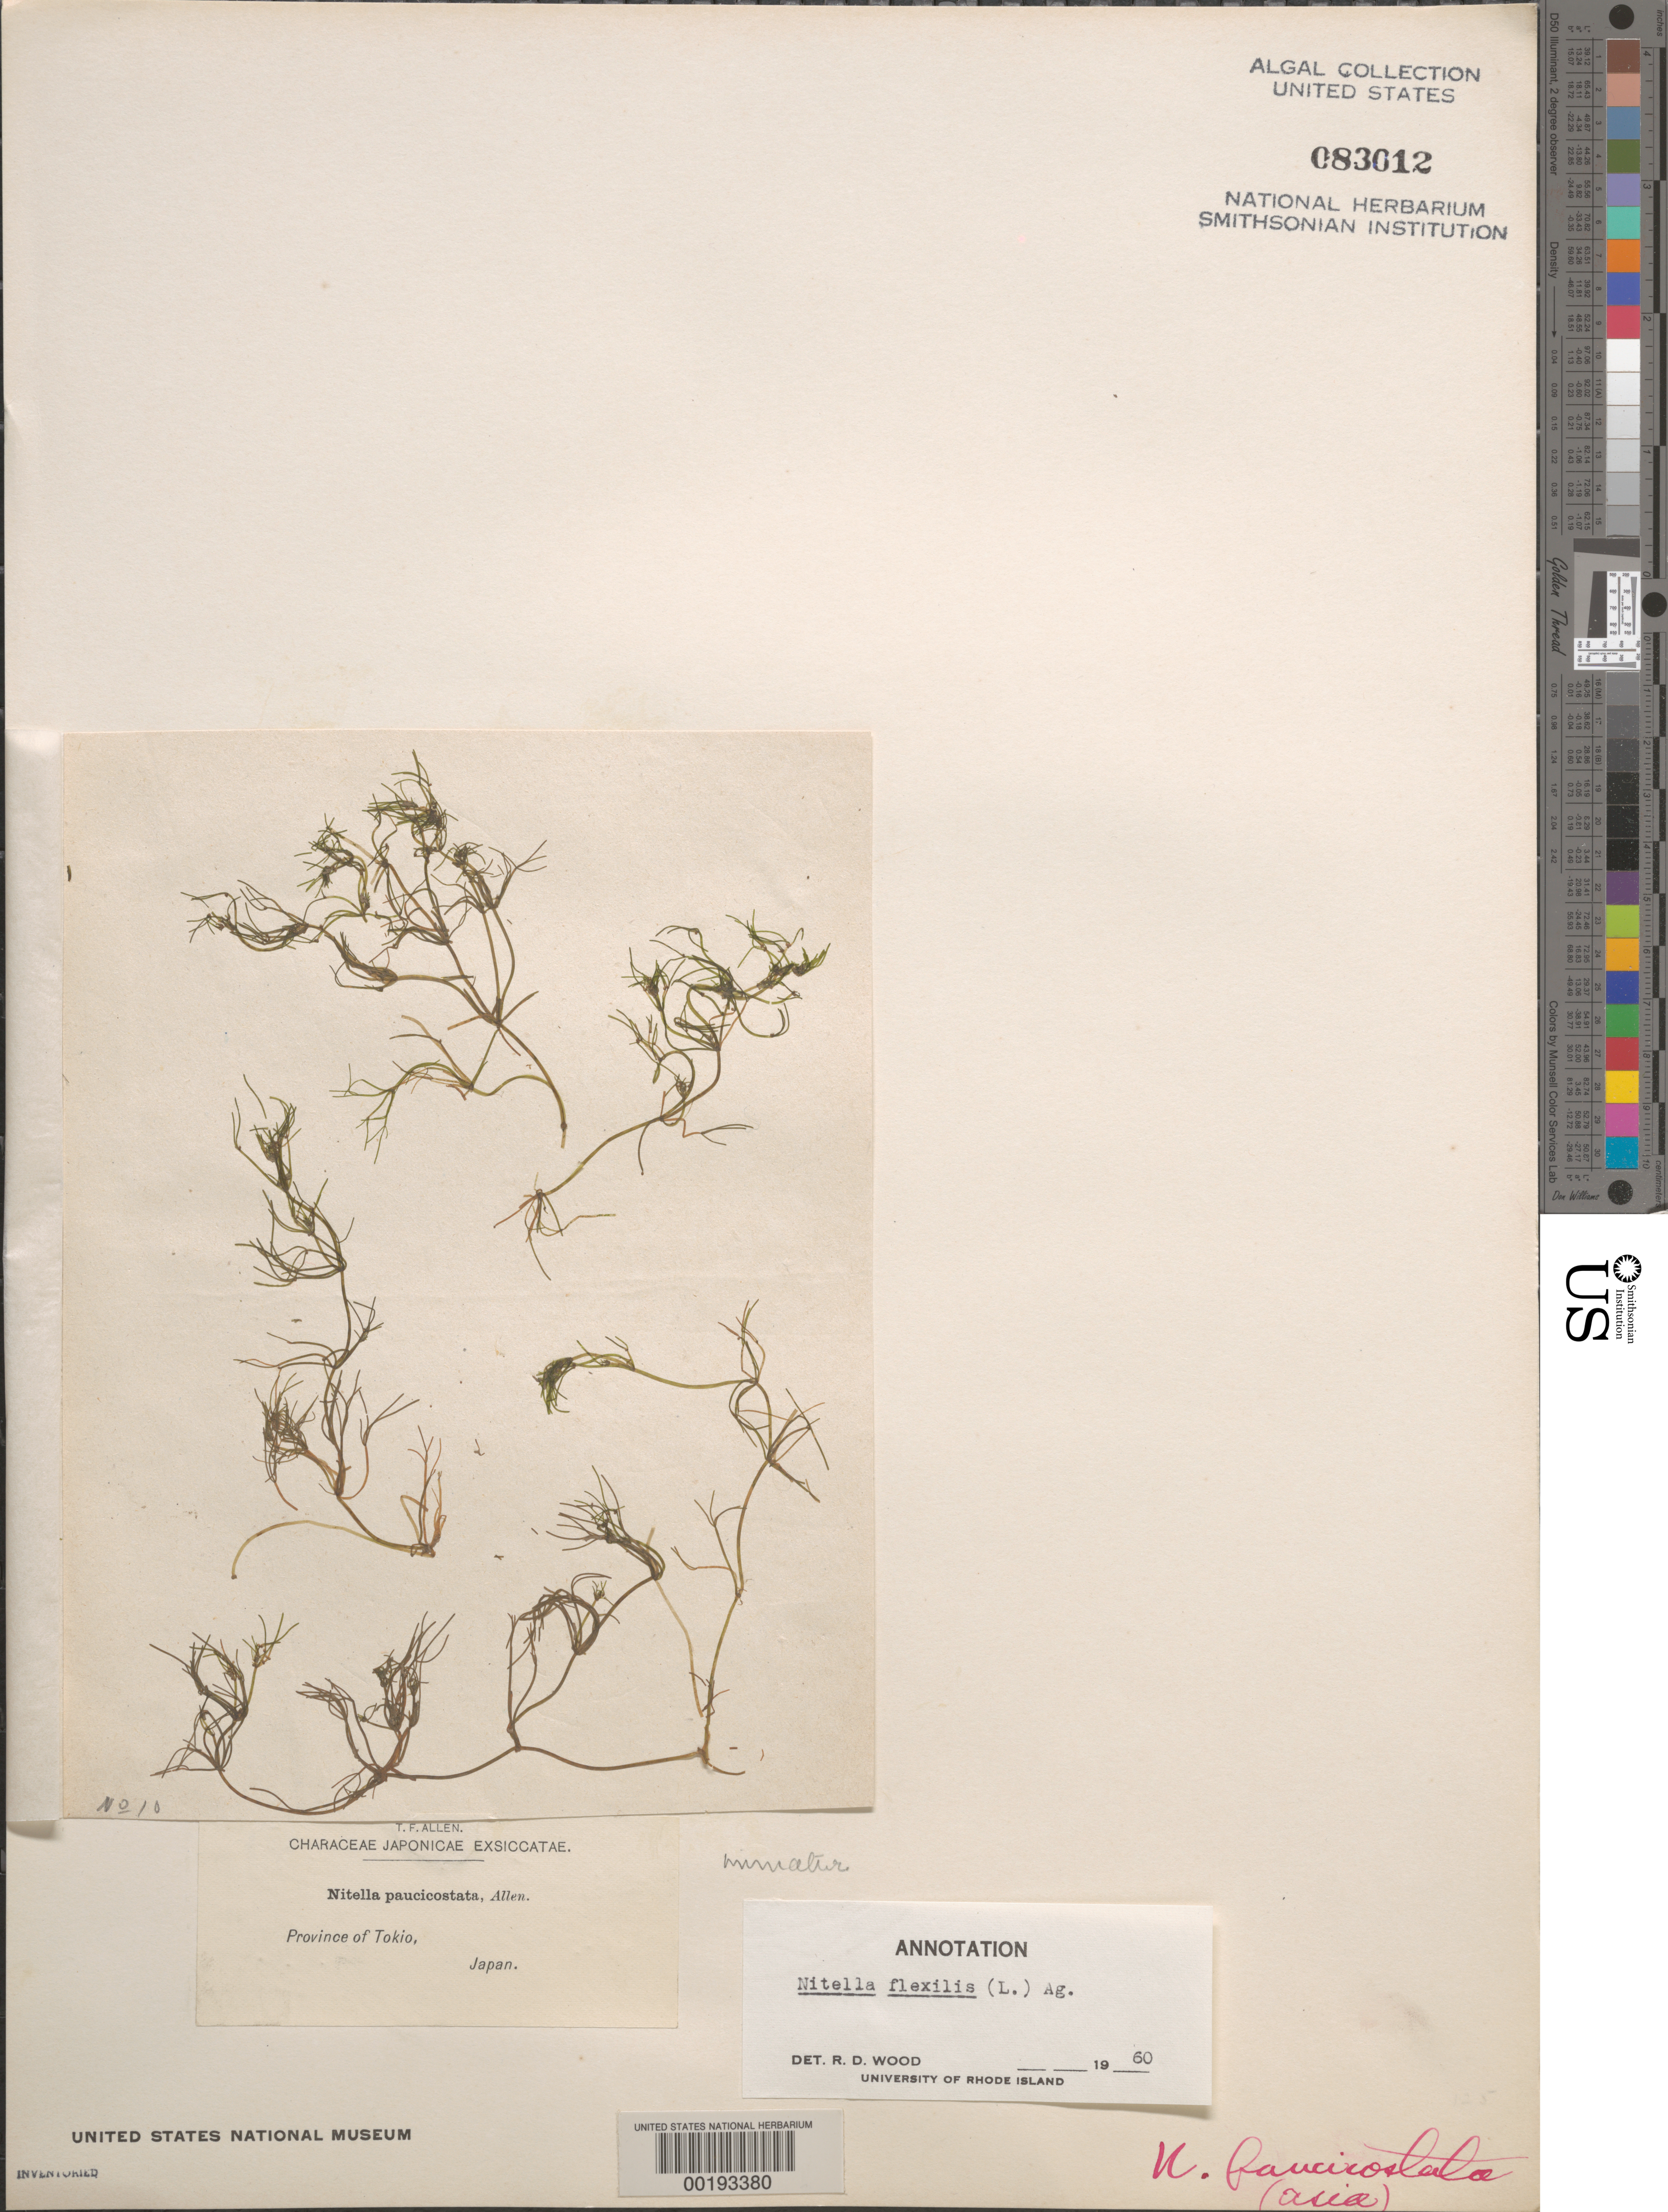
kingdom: Plantae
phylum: Charophyta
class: Charophyceae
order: Charales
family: Characeae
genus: Nitella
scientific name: Nitella flexilis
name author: (L.) C. Agardh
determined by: Wood, R. D.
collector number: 10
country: Japan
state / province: Tokyo, Federal City of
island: Honshu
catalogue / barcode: US 83012